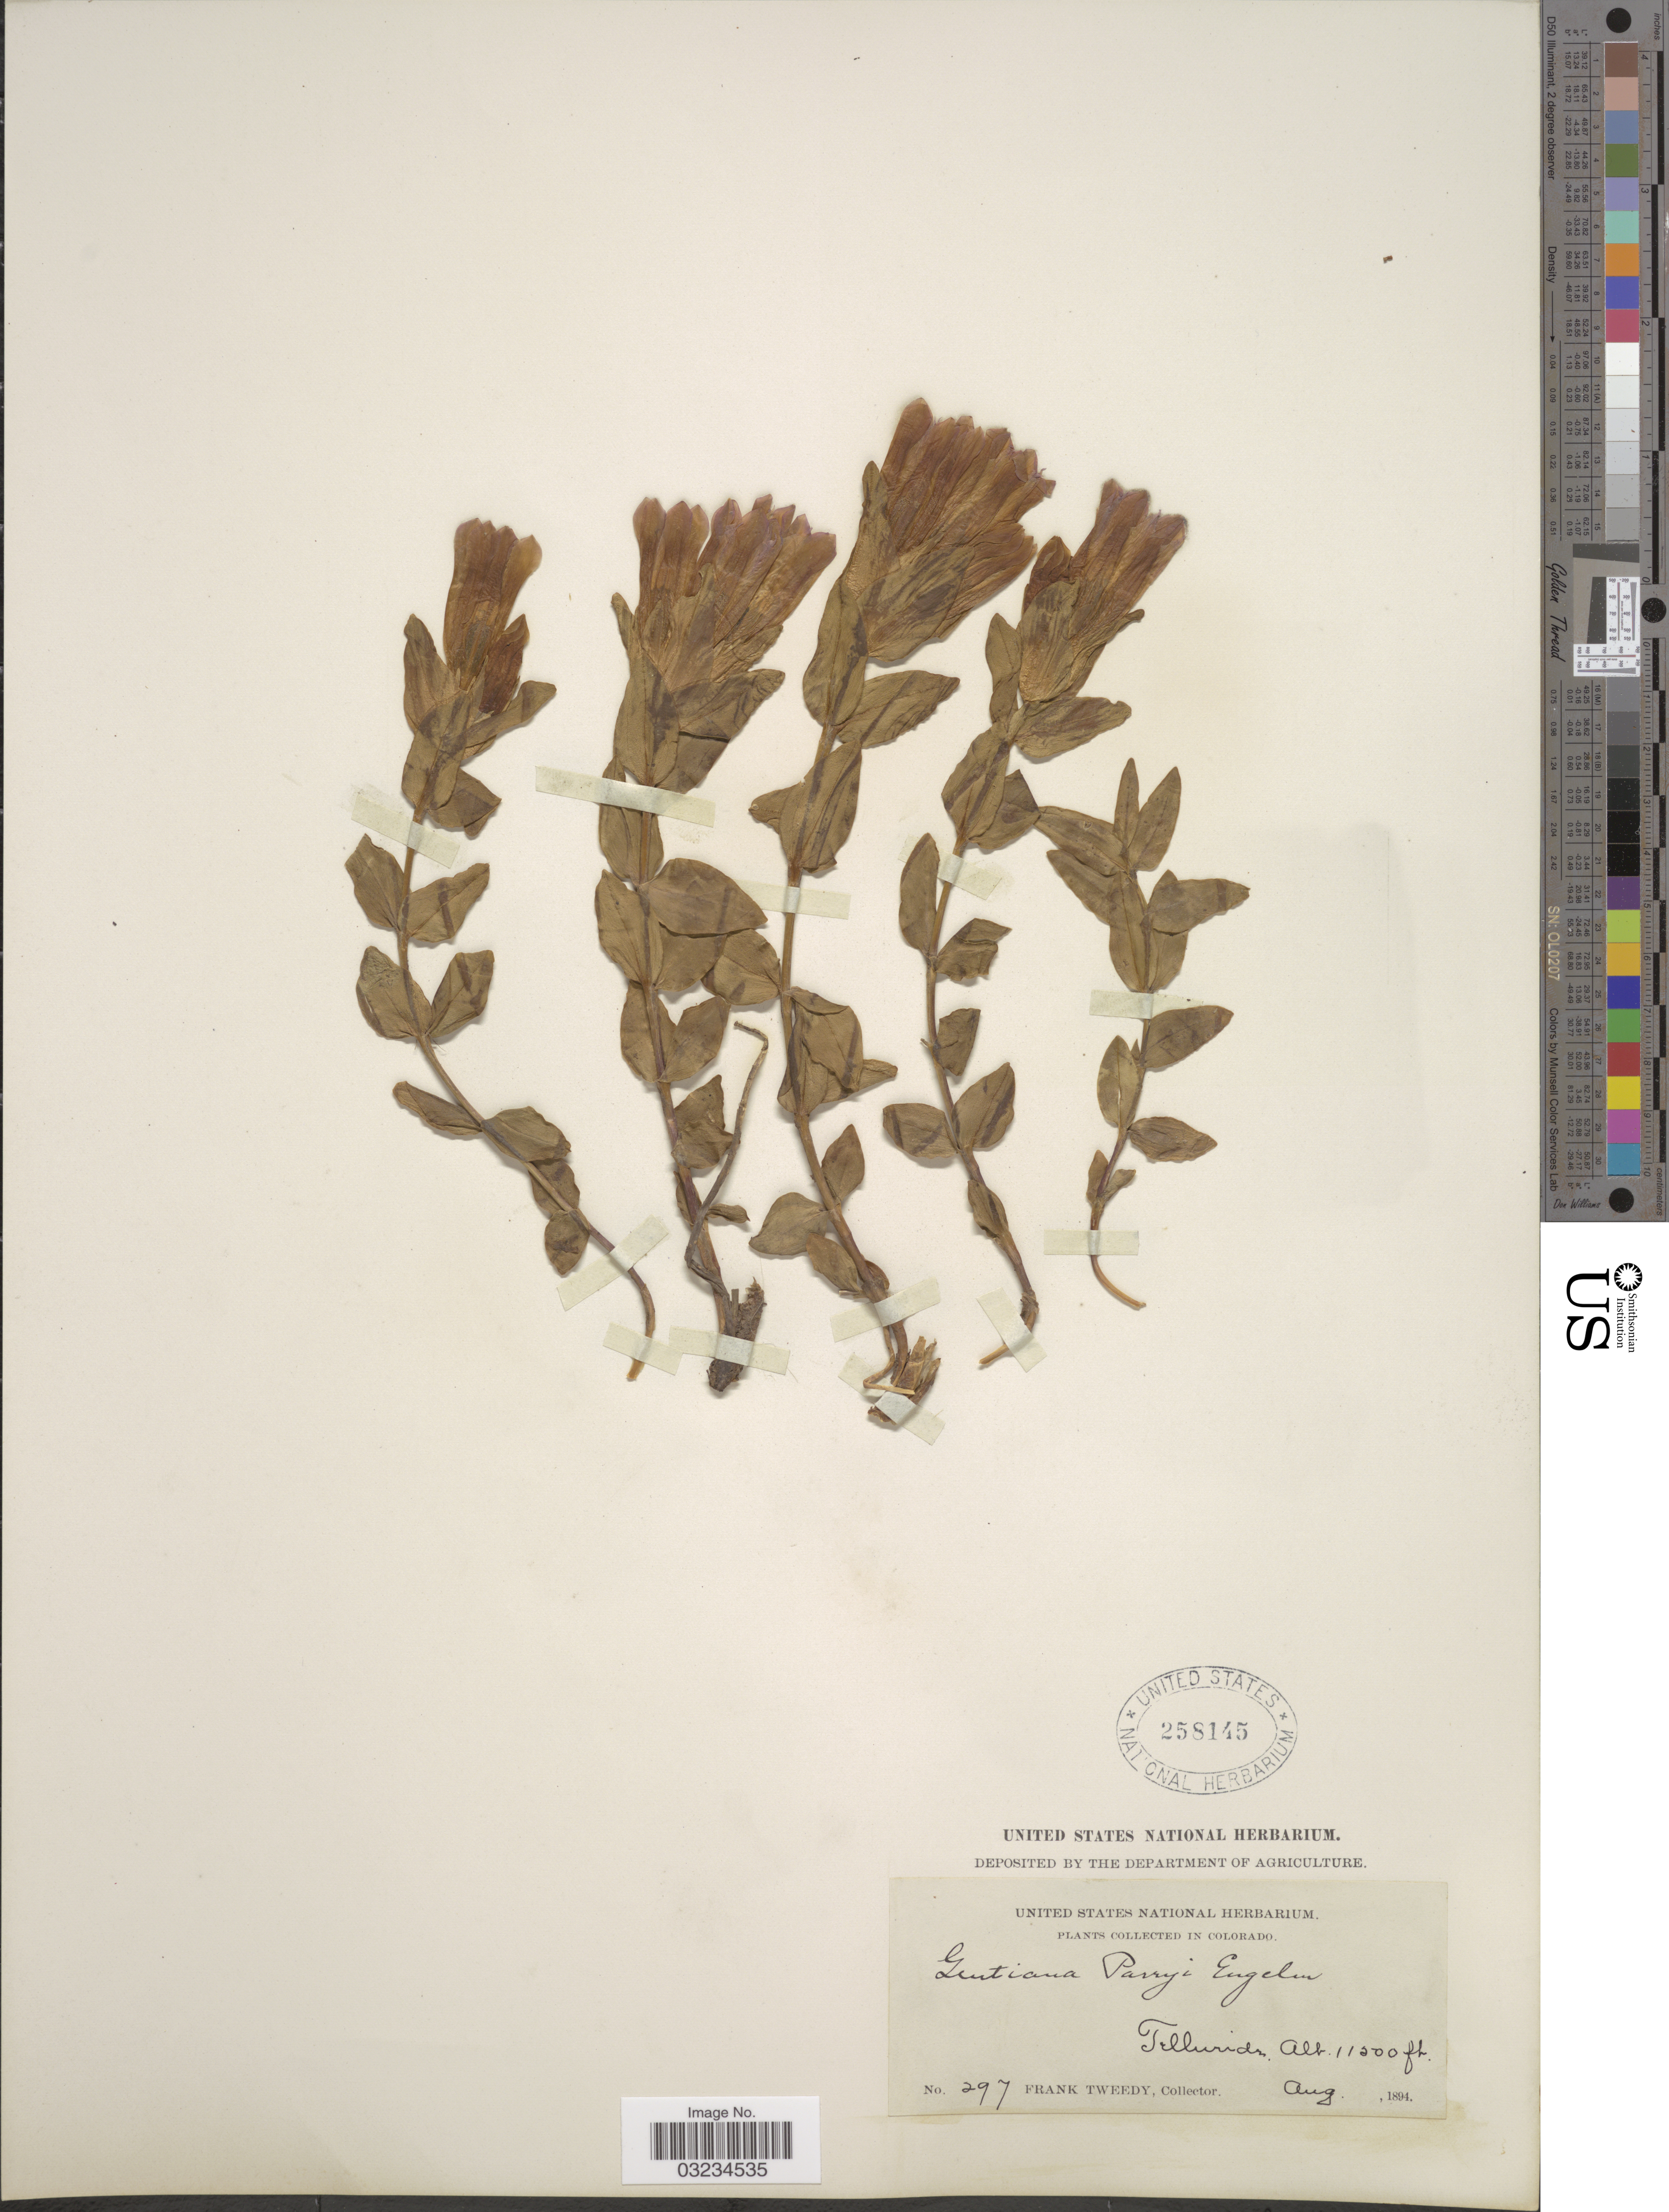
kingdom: Plantae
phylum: Tracheophyta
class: Magnoliopsida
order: Gentianales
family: Gentianaceae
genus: Gentiana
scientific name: Gentiana parryi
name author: Engelm.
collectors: F. Tweedy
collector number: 297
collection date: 1894-08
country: United States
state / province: Colorado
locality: Telluride.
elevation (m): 3505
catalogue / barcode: US 258145